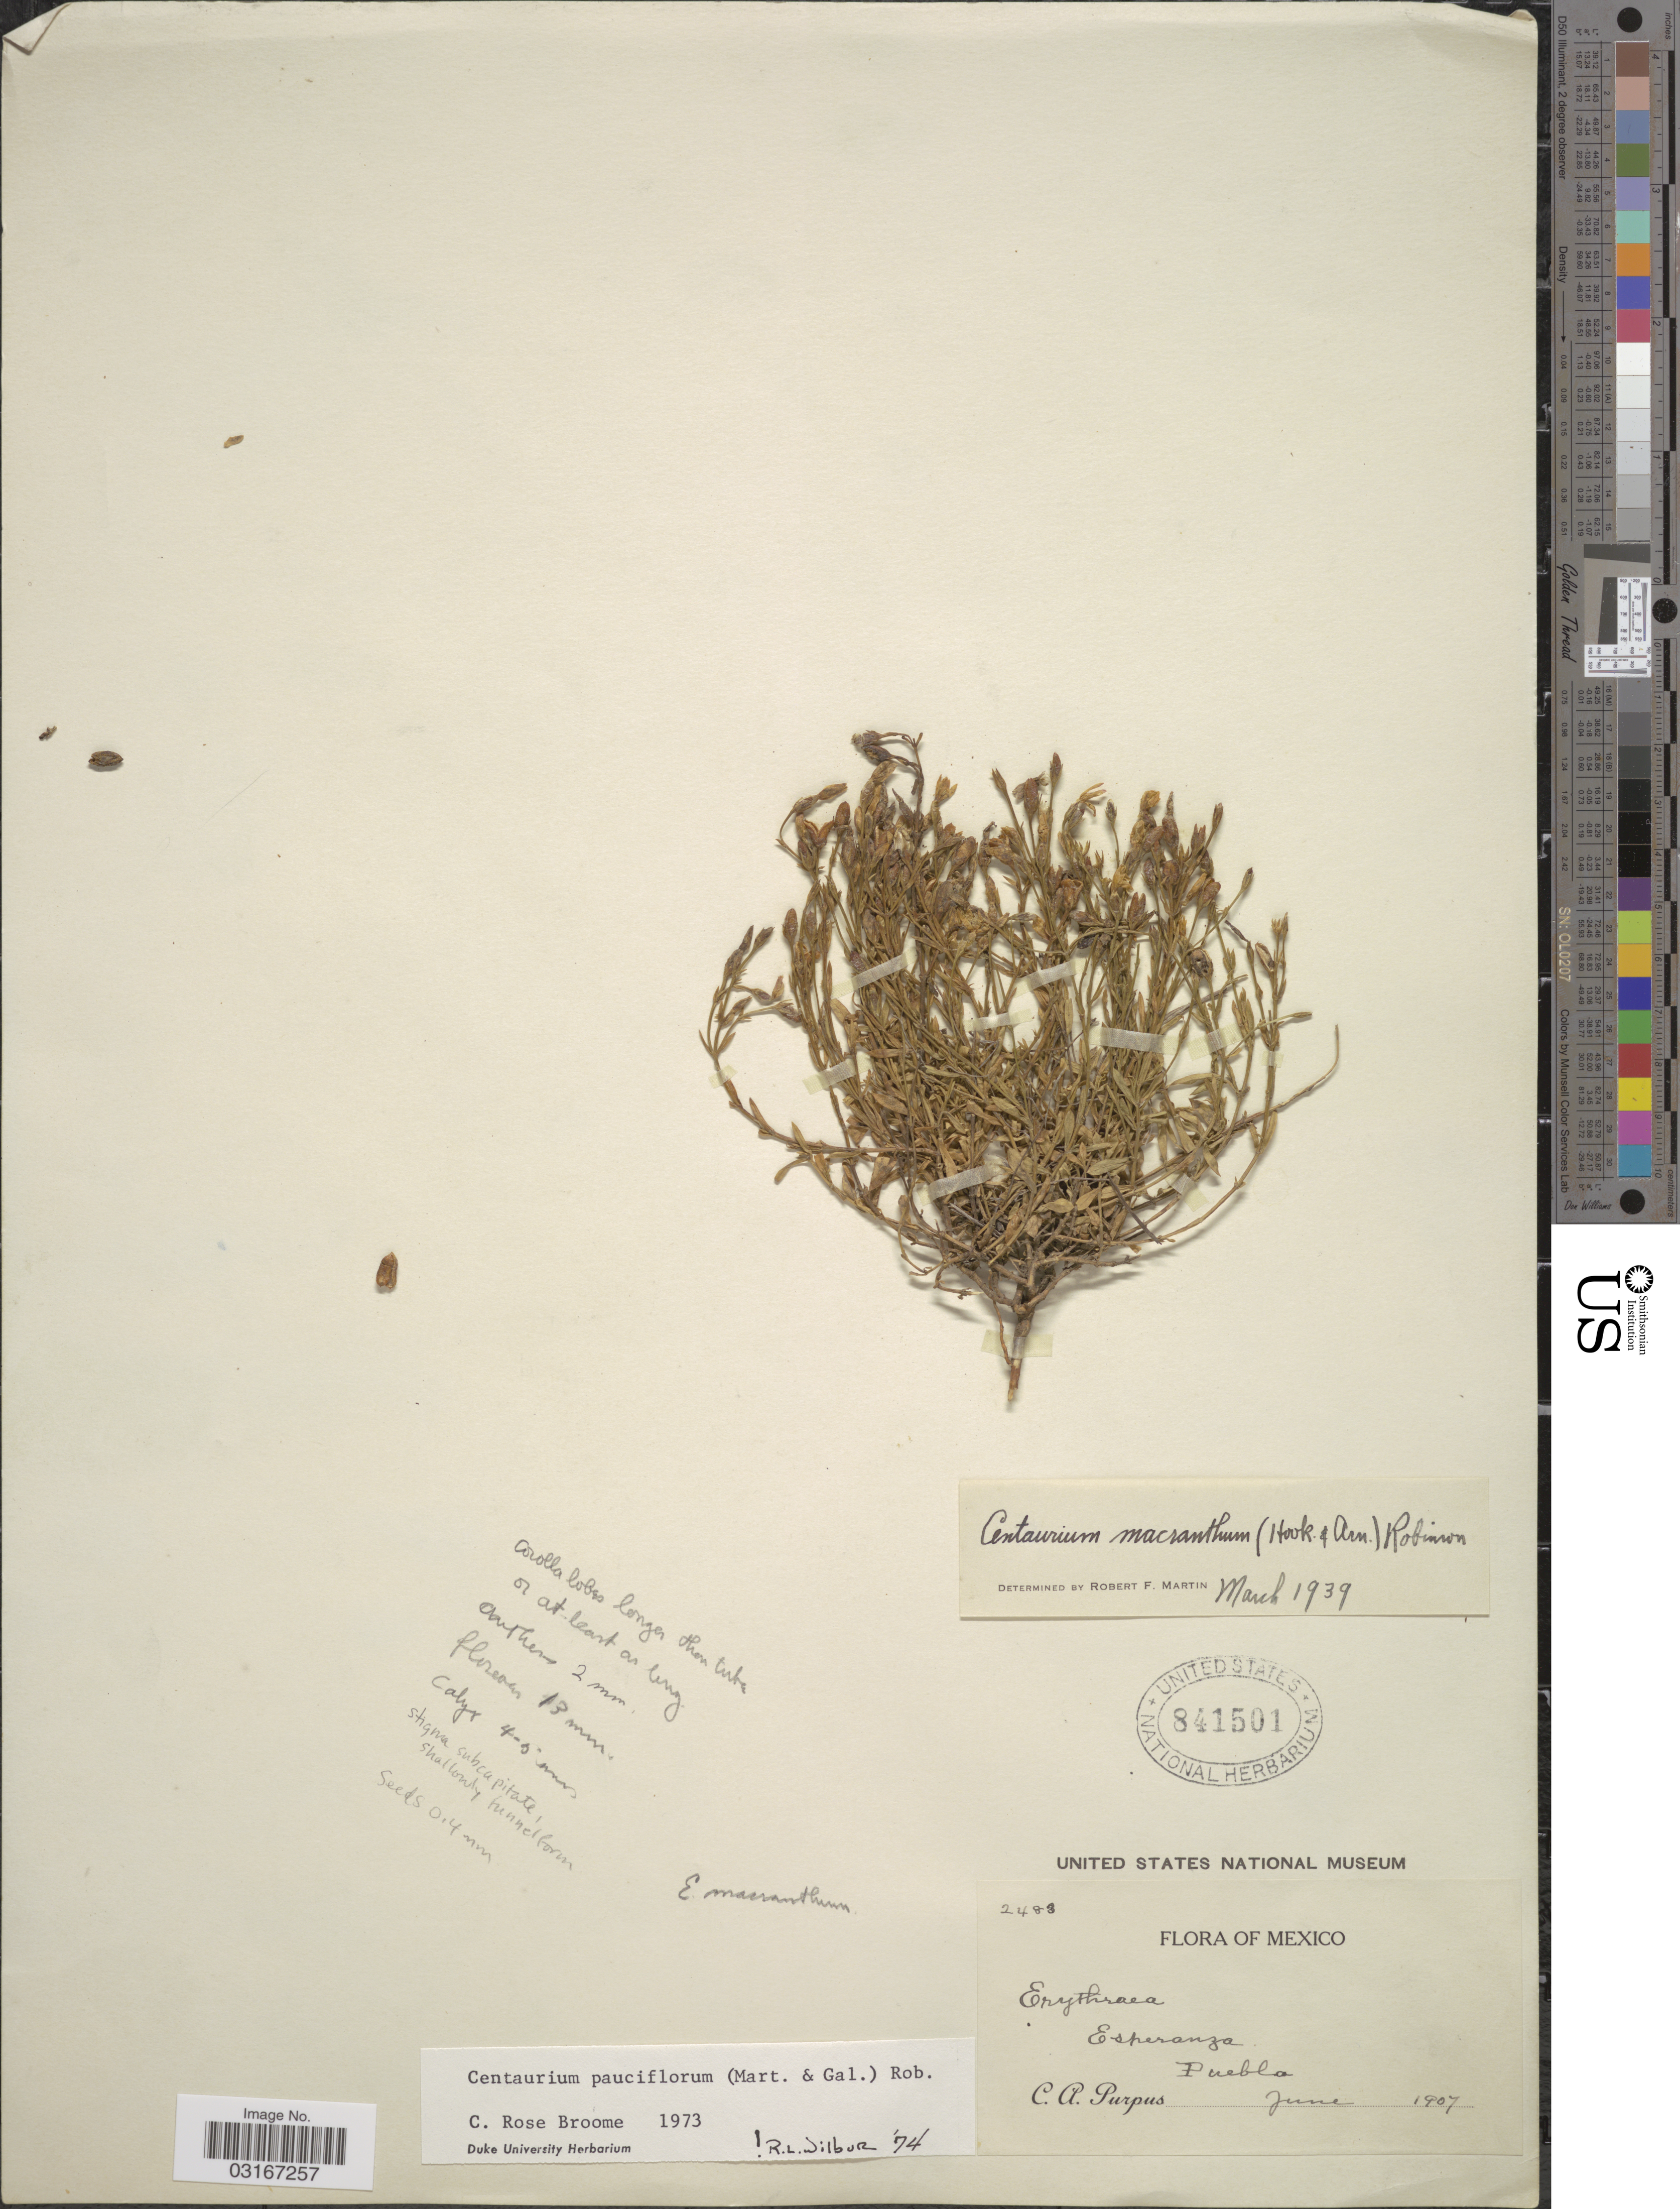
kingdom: Plantae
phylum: Tracheophyta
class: Magnoliopsida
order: Gentianales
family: Gentianaceae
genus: Centaurium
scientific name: Centaurium pauciflorum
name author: (M. Martens & Galeotti) B.L. Rob.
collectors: C. A. Purpus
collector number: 2483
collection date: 1907-06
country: Mexico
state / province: Puebla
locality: Esperanza.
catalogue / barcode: US 841501